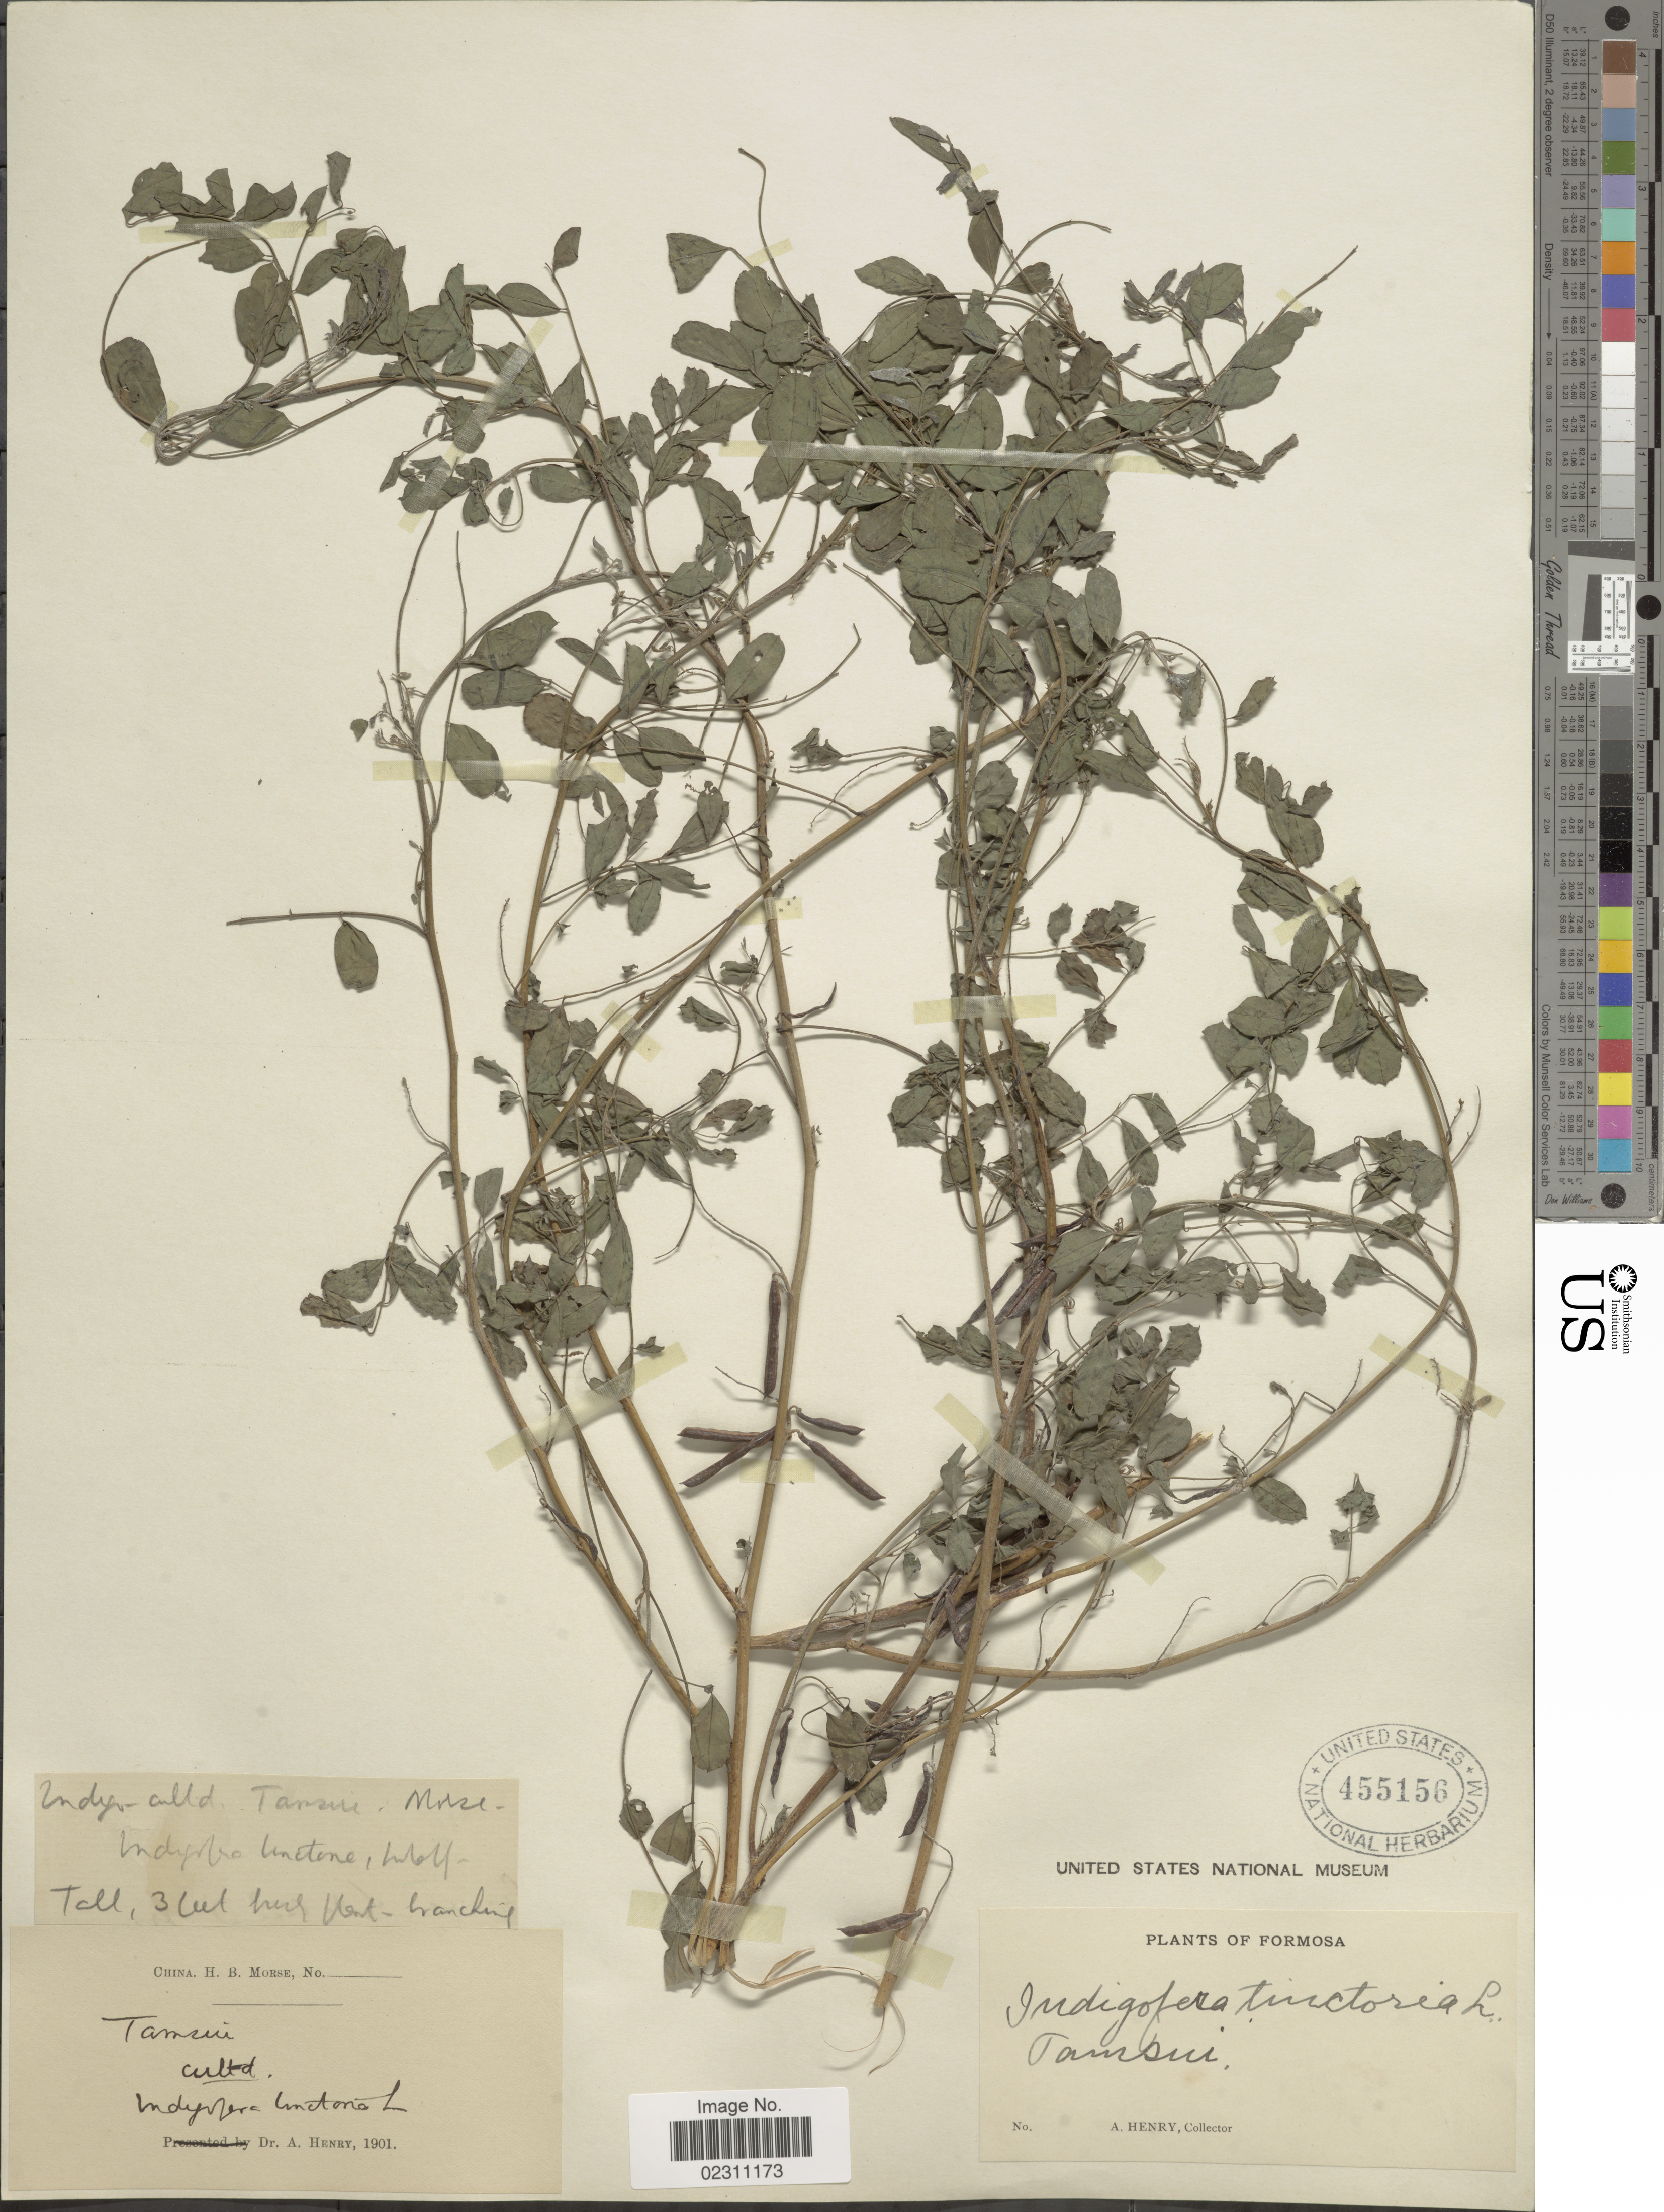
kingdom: Plantae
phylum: Tracheophyta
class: Magnoliopsida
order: Fabales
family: Fabaceae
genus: Indigofera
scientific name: Indigofera tinctoria sensu Naves non L.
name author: Naves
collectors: A. Henry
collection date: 1901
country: Taiwan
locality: Formosa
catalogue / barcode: US 455156